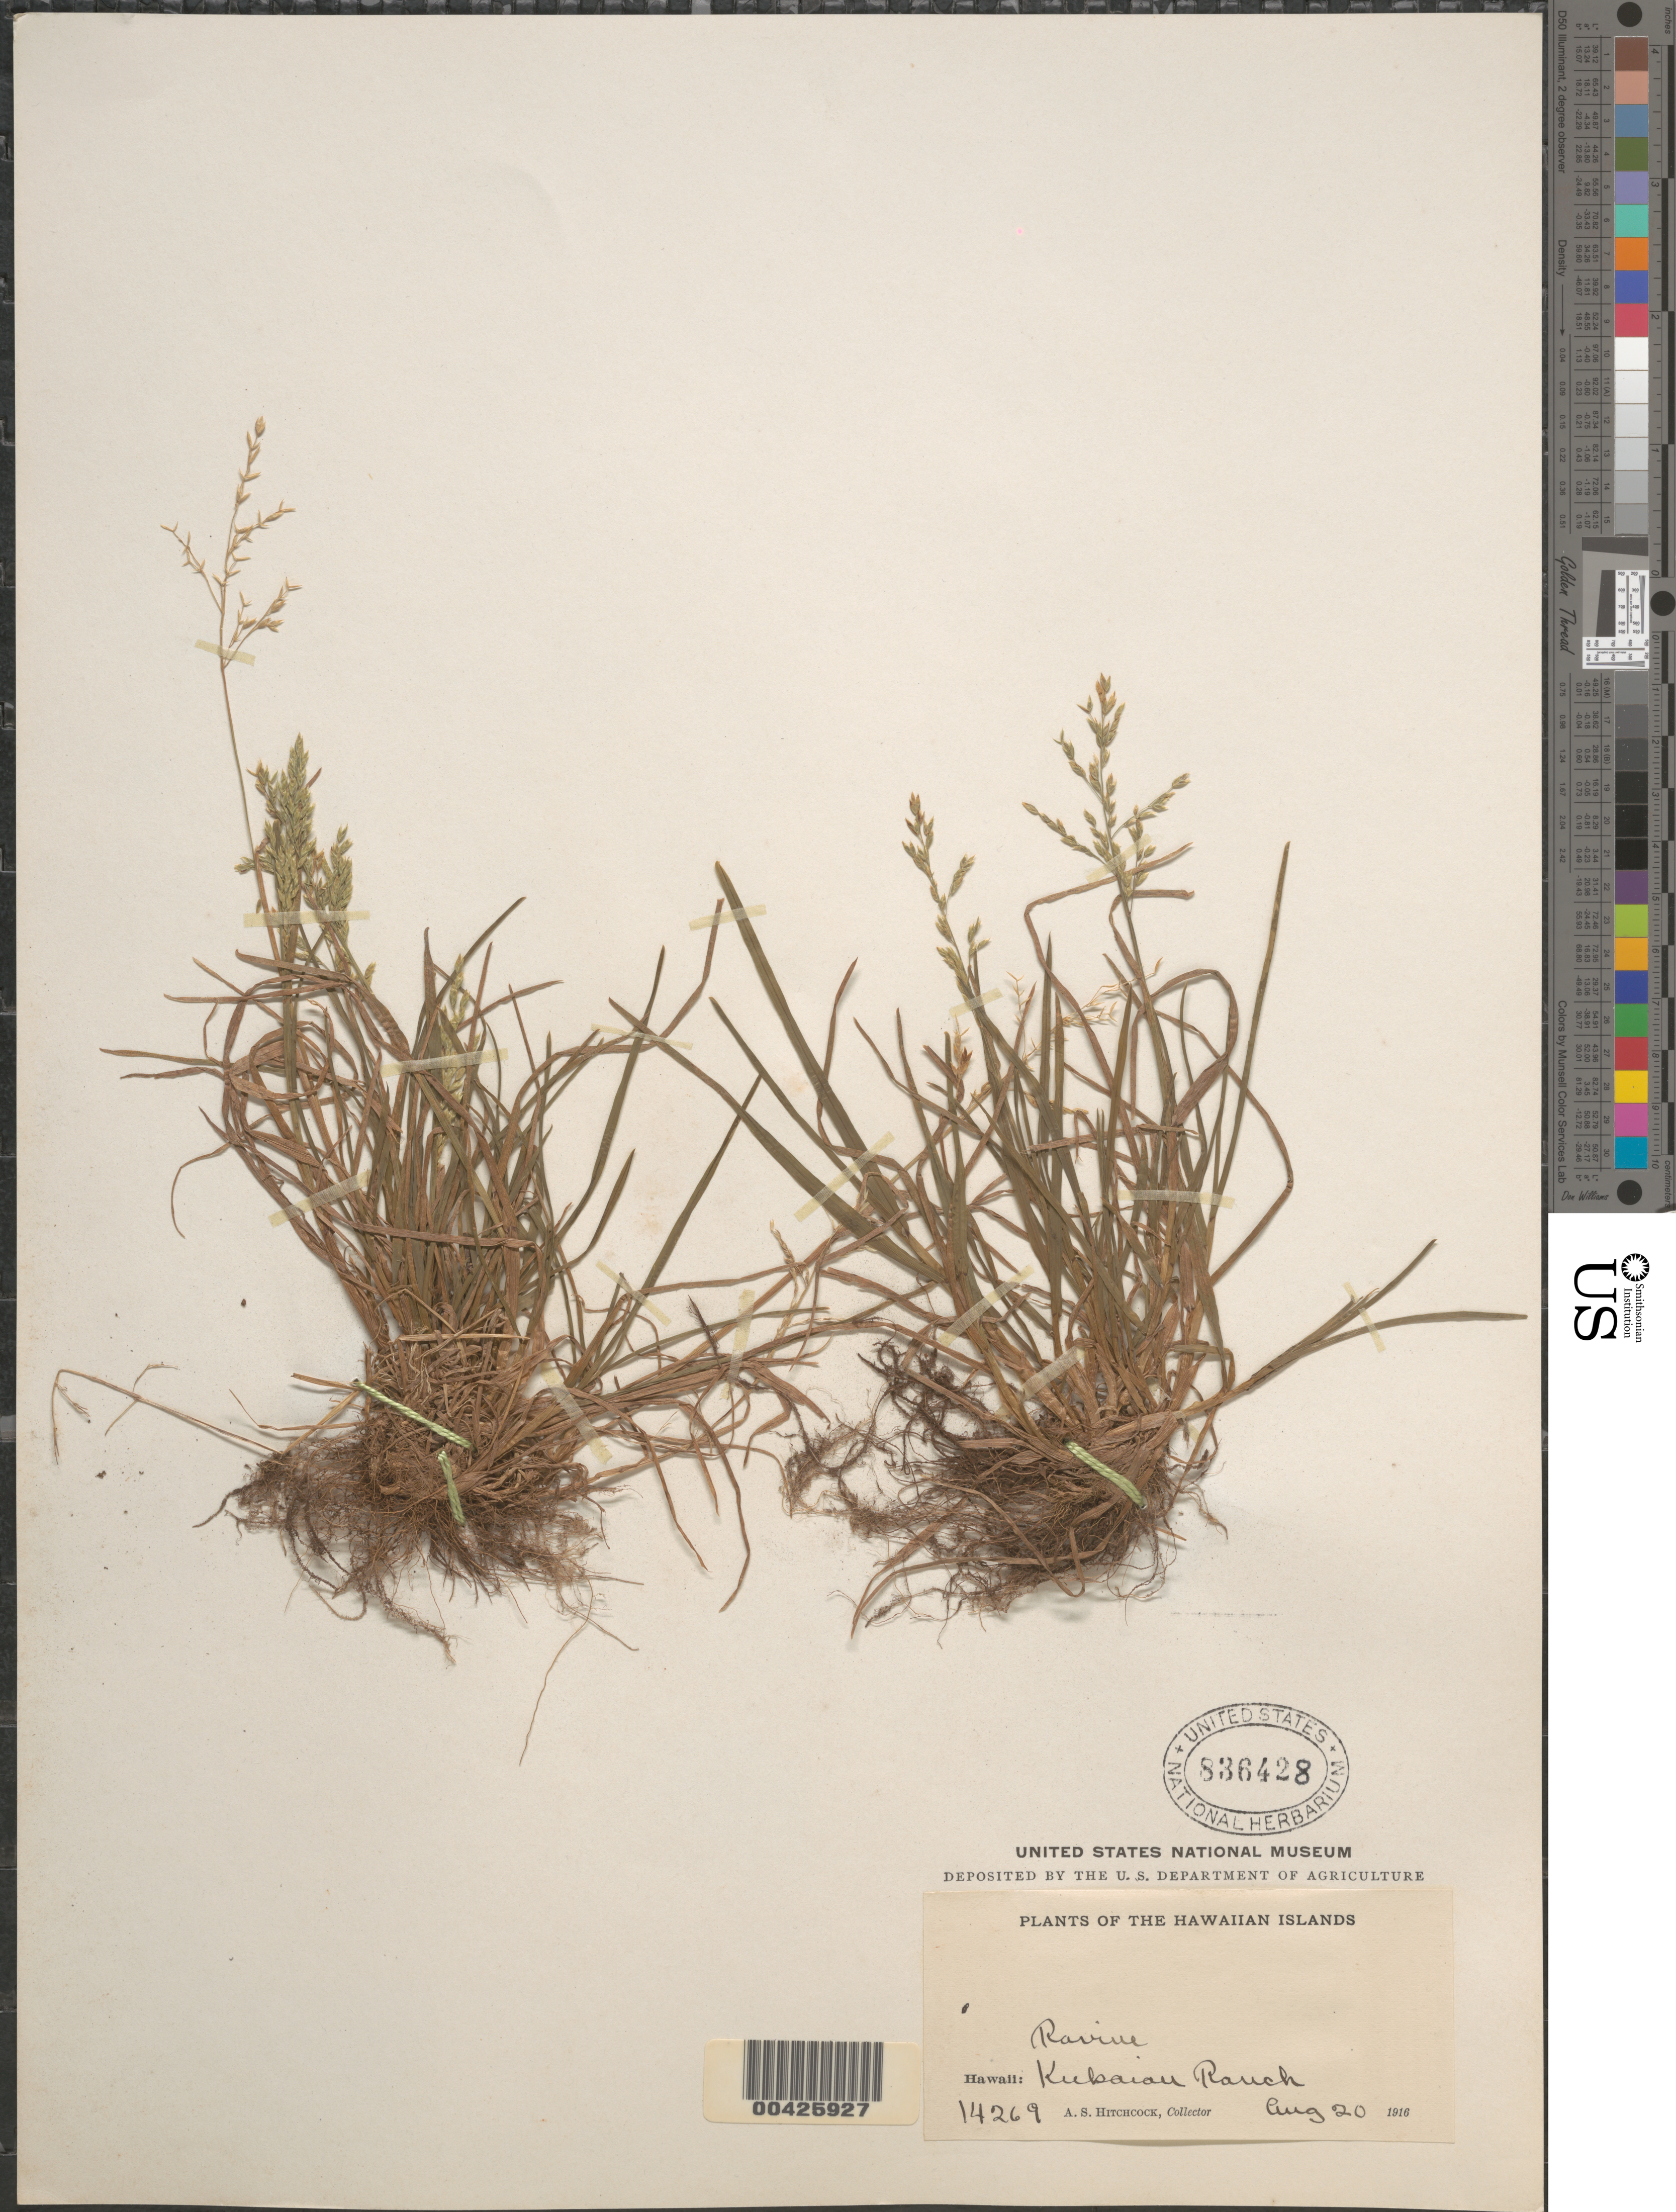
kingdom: Plantae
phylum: Tracheophyta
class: Liliopsida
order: Poales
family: Poaceae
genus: Poa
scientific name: Poa annua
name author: L.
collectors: A. S. Hitchcock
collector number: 14269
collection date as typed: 20 Aug 1916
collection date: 1916-08-20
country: United States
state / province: Hawaii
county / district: Hawaii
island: Hawaii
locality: Kukaiau Ranch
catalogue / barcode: US 836428